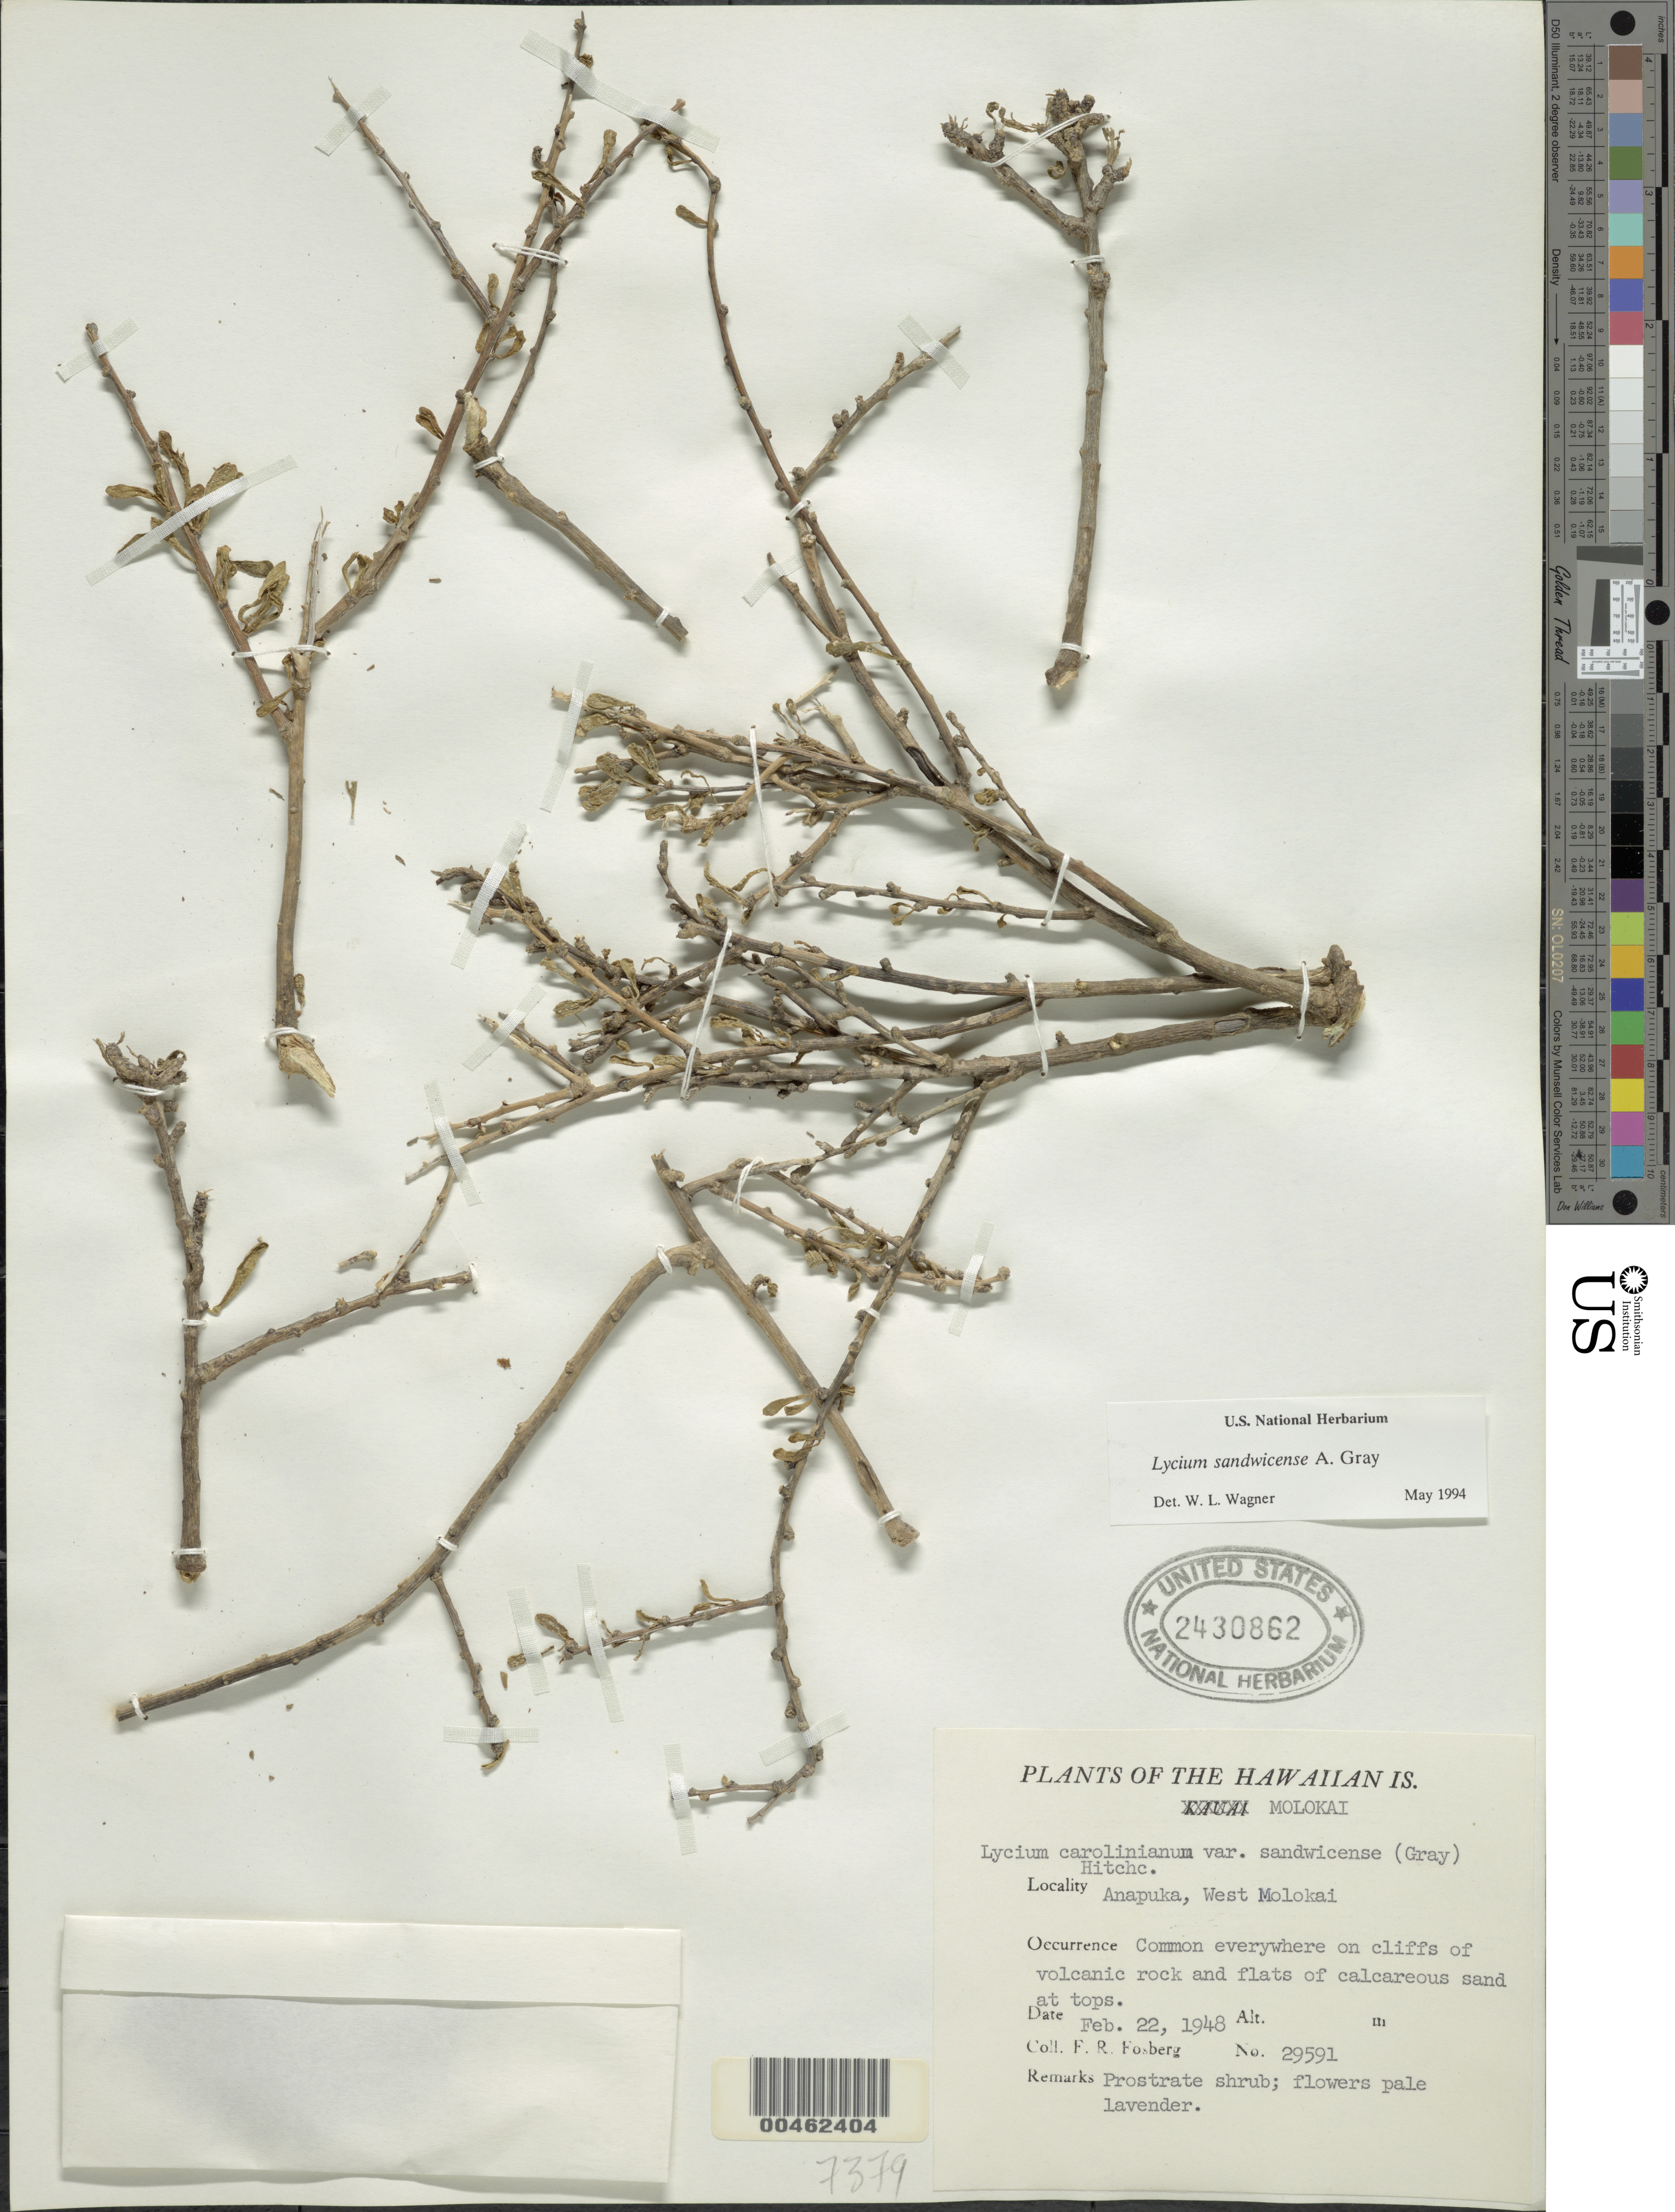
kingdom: Plantae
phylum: Tracheophyta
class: Magnoliopsida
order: Solanales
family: Solanaceae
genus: Lycium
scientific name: Lycium carolinianum var. sandwicense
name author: (A. Gray) C.L. Hitchc.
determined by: Wagner, W. L., (BOT), Smithsonian Institution - National Museum of Natural History (UNITED STATES)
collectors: F. R. Fosberg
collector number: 29591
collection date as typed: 22 Feb 1948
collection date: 1948-02-22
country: United States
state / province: Hawaii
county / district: Maui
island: Moloka'i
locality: Anapuka, W Molokai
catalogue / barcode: US 2430862